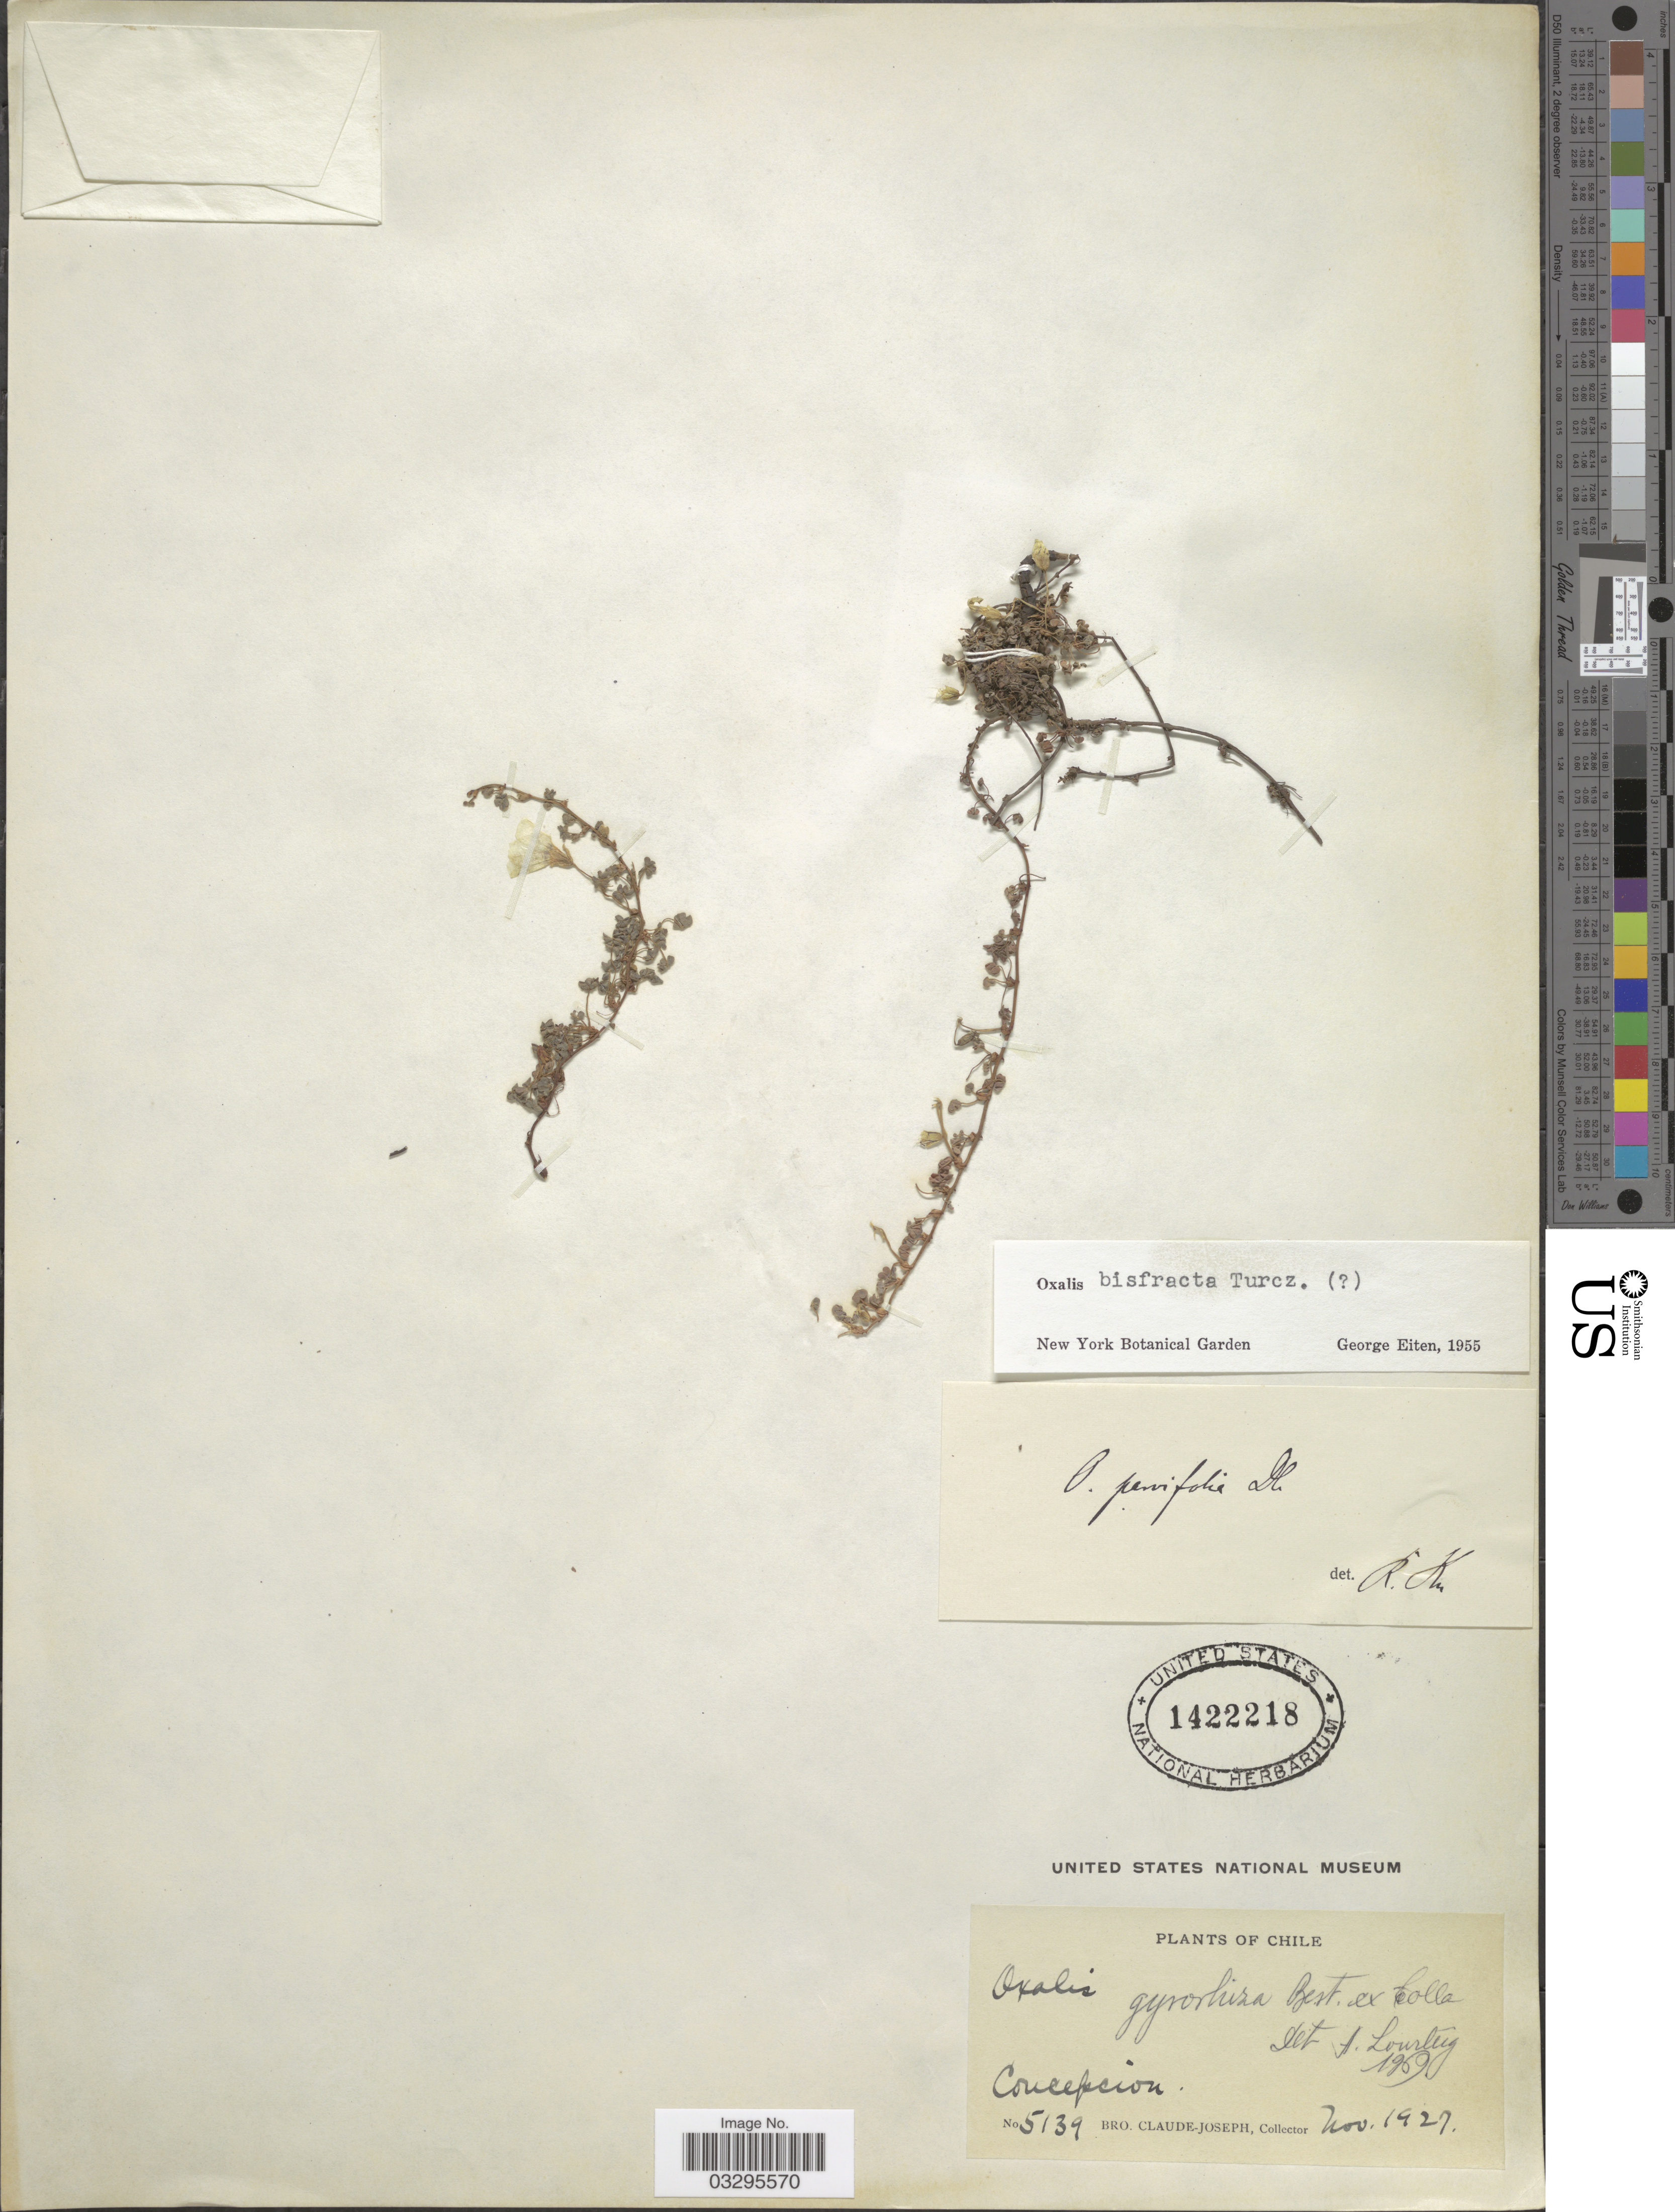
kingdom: Plantae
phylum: Tracheophyta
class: Magnoliopsida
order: Oxalidales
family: Oxalidaceae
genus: Oxalis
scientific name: Oxalis gyrorhiza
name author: Bertero ex Colla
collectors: Bro. Claude-Joseph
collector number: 5139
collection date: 1927-11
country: Chile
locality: Concepcion.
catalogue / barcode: US 1422218